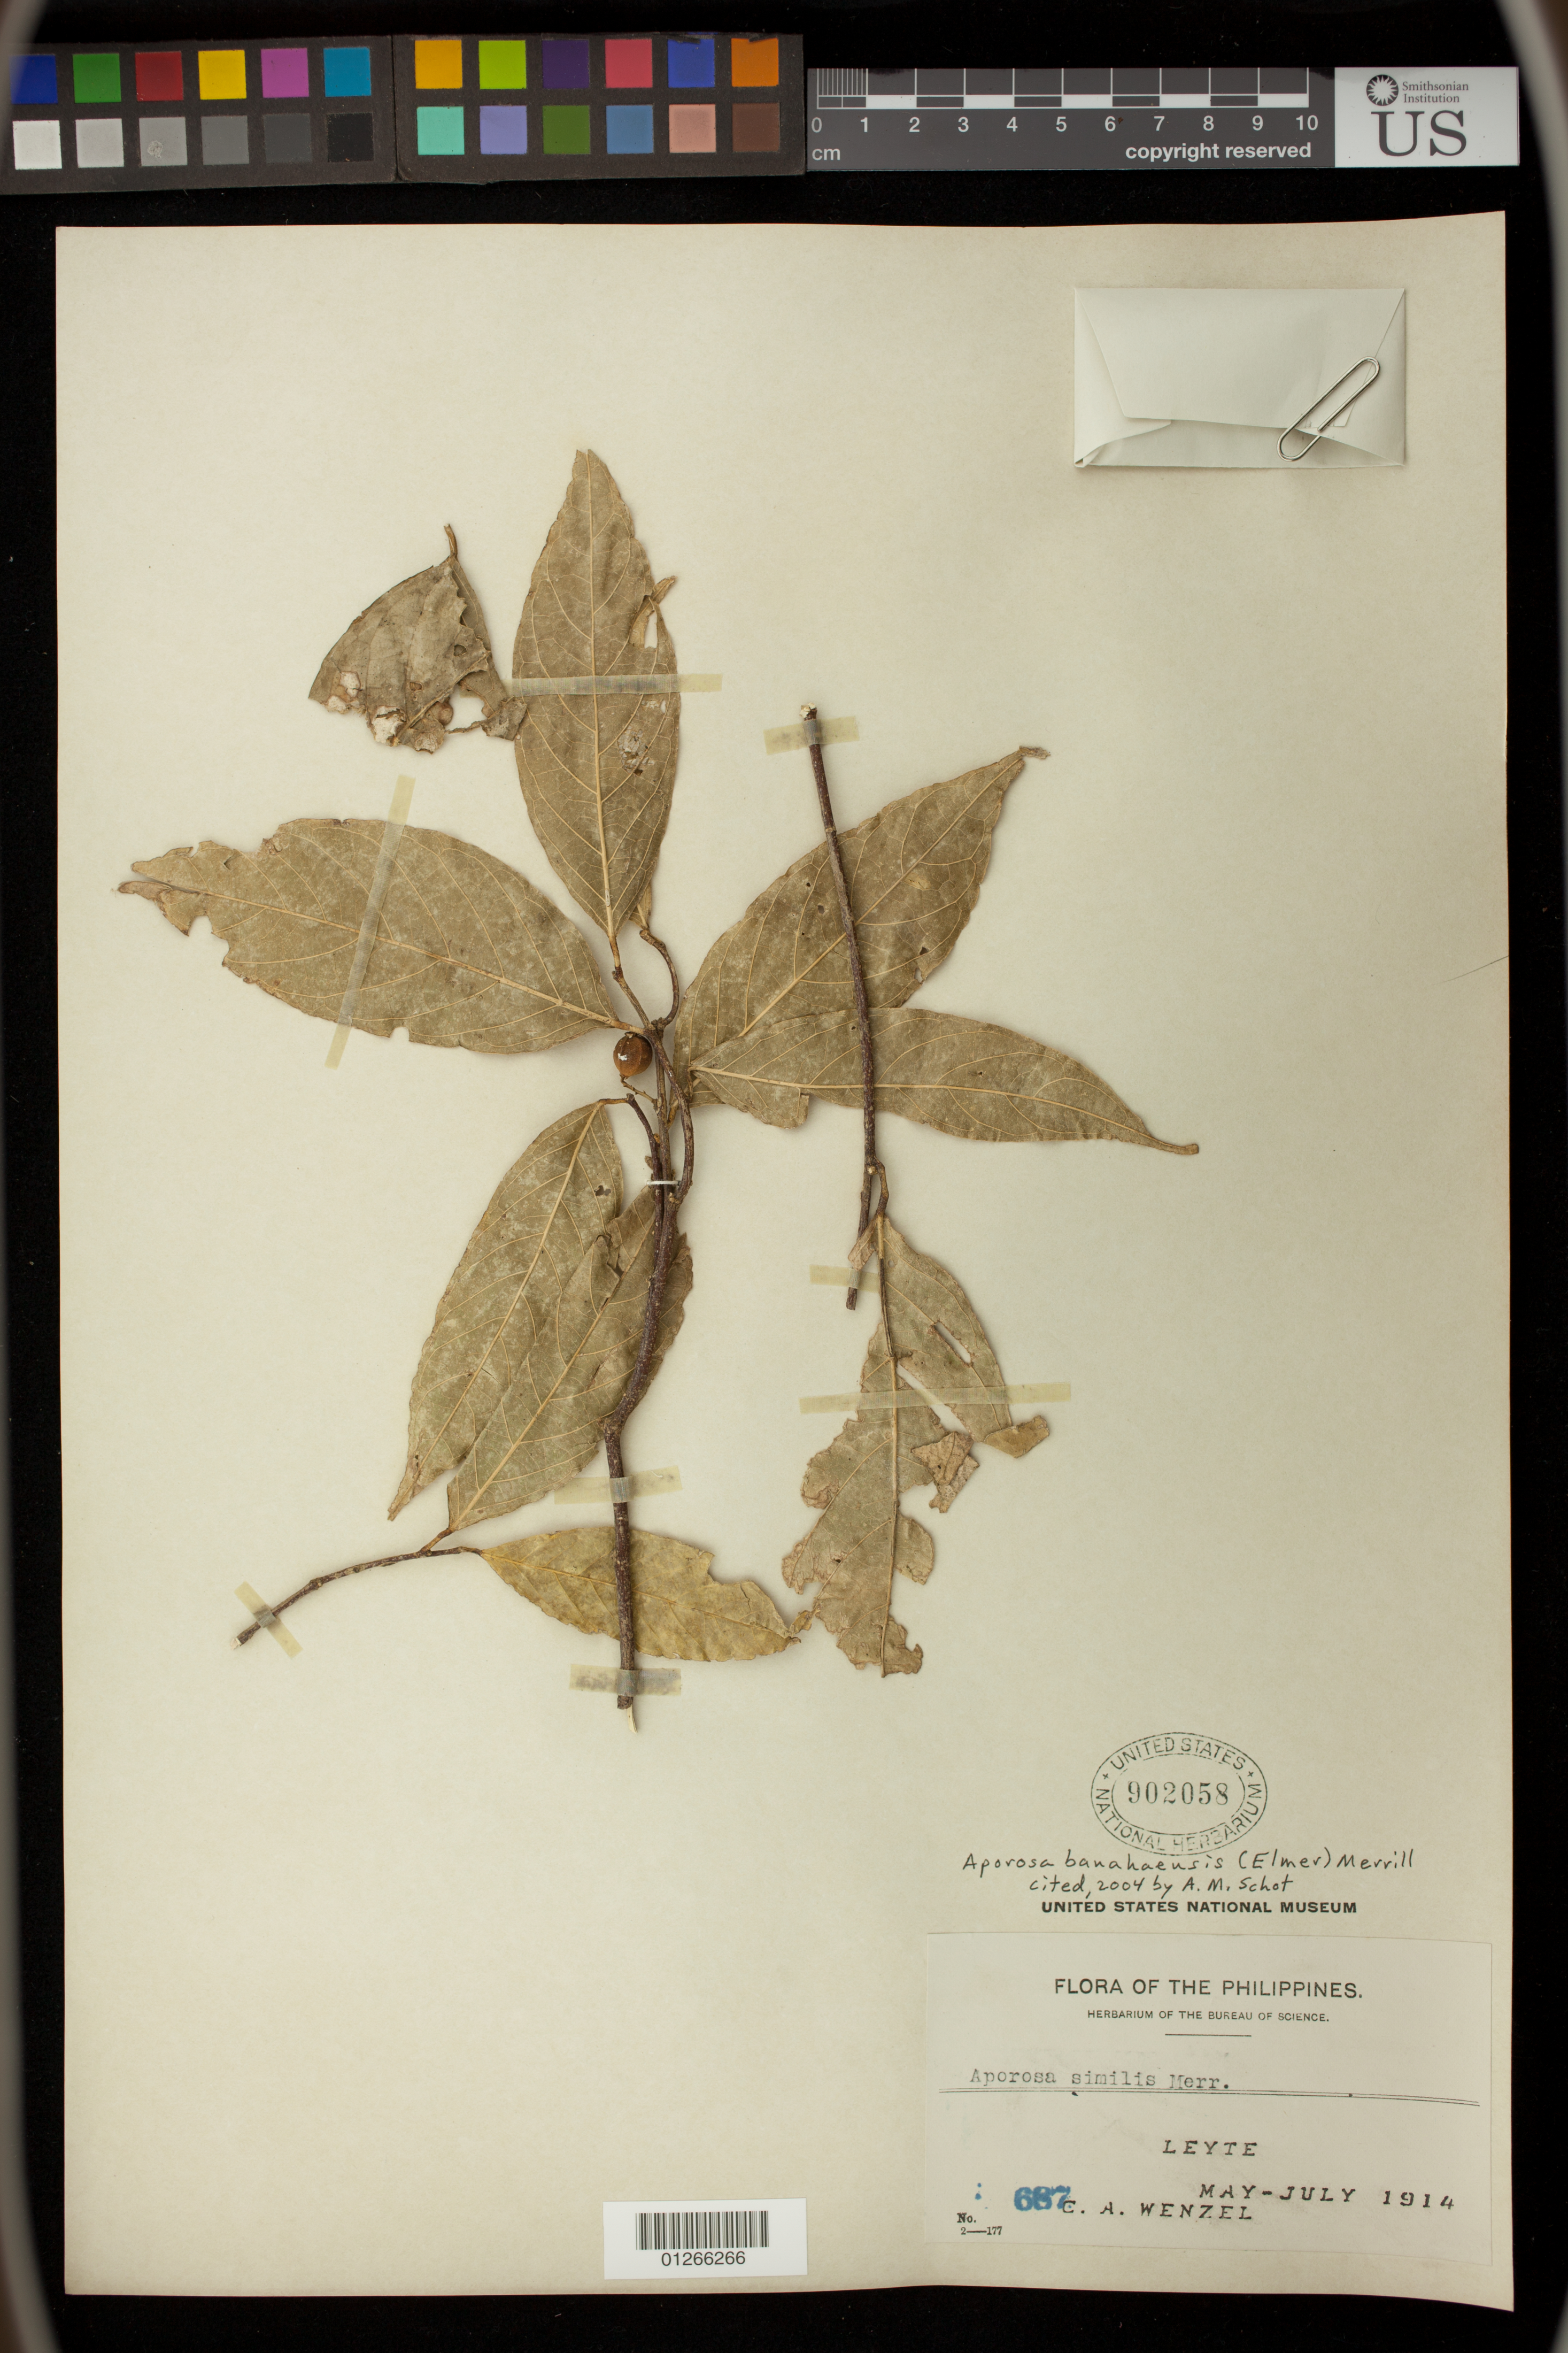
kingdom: Plantae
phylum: Tracheophyta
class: Magnoliopsida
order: Malpighiales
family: Phyllanthaceae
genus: Aporosa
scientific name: Aporosa banahaensis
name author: (Elmer) Merr.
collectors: C. Wenzel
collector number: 687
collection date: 1914-05/1914-07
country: Philippines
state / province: Eastern Visayas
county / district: Leyte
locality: Leyte